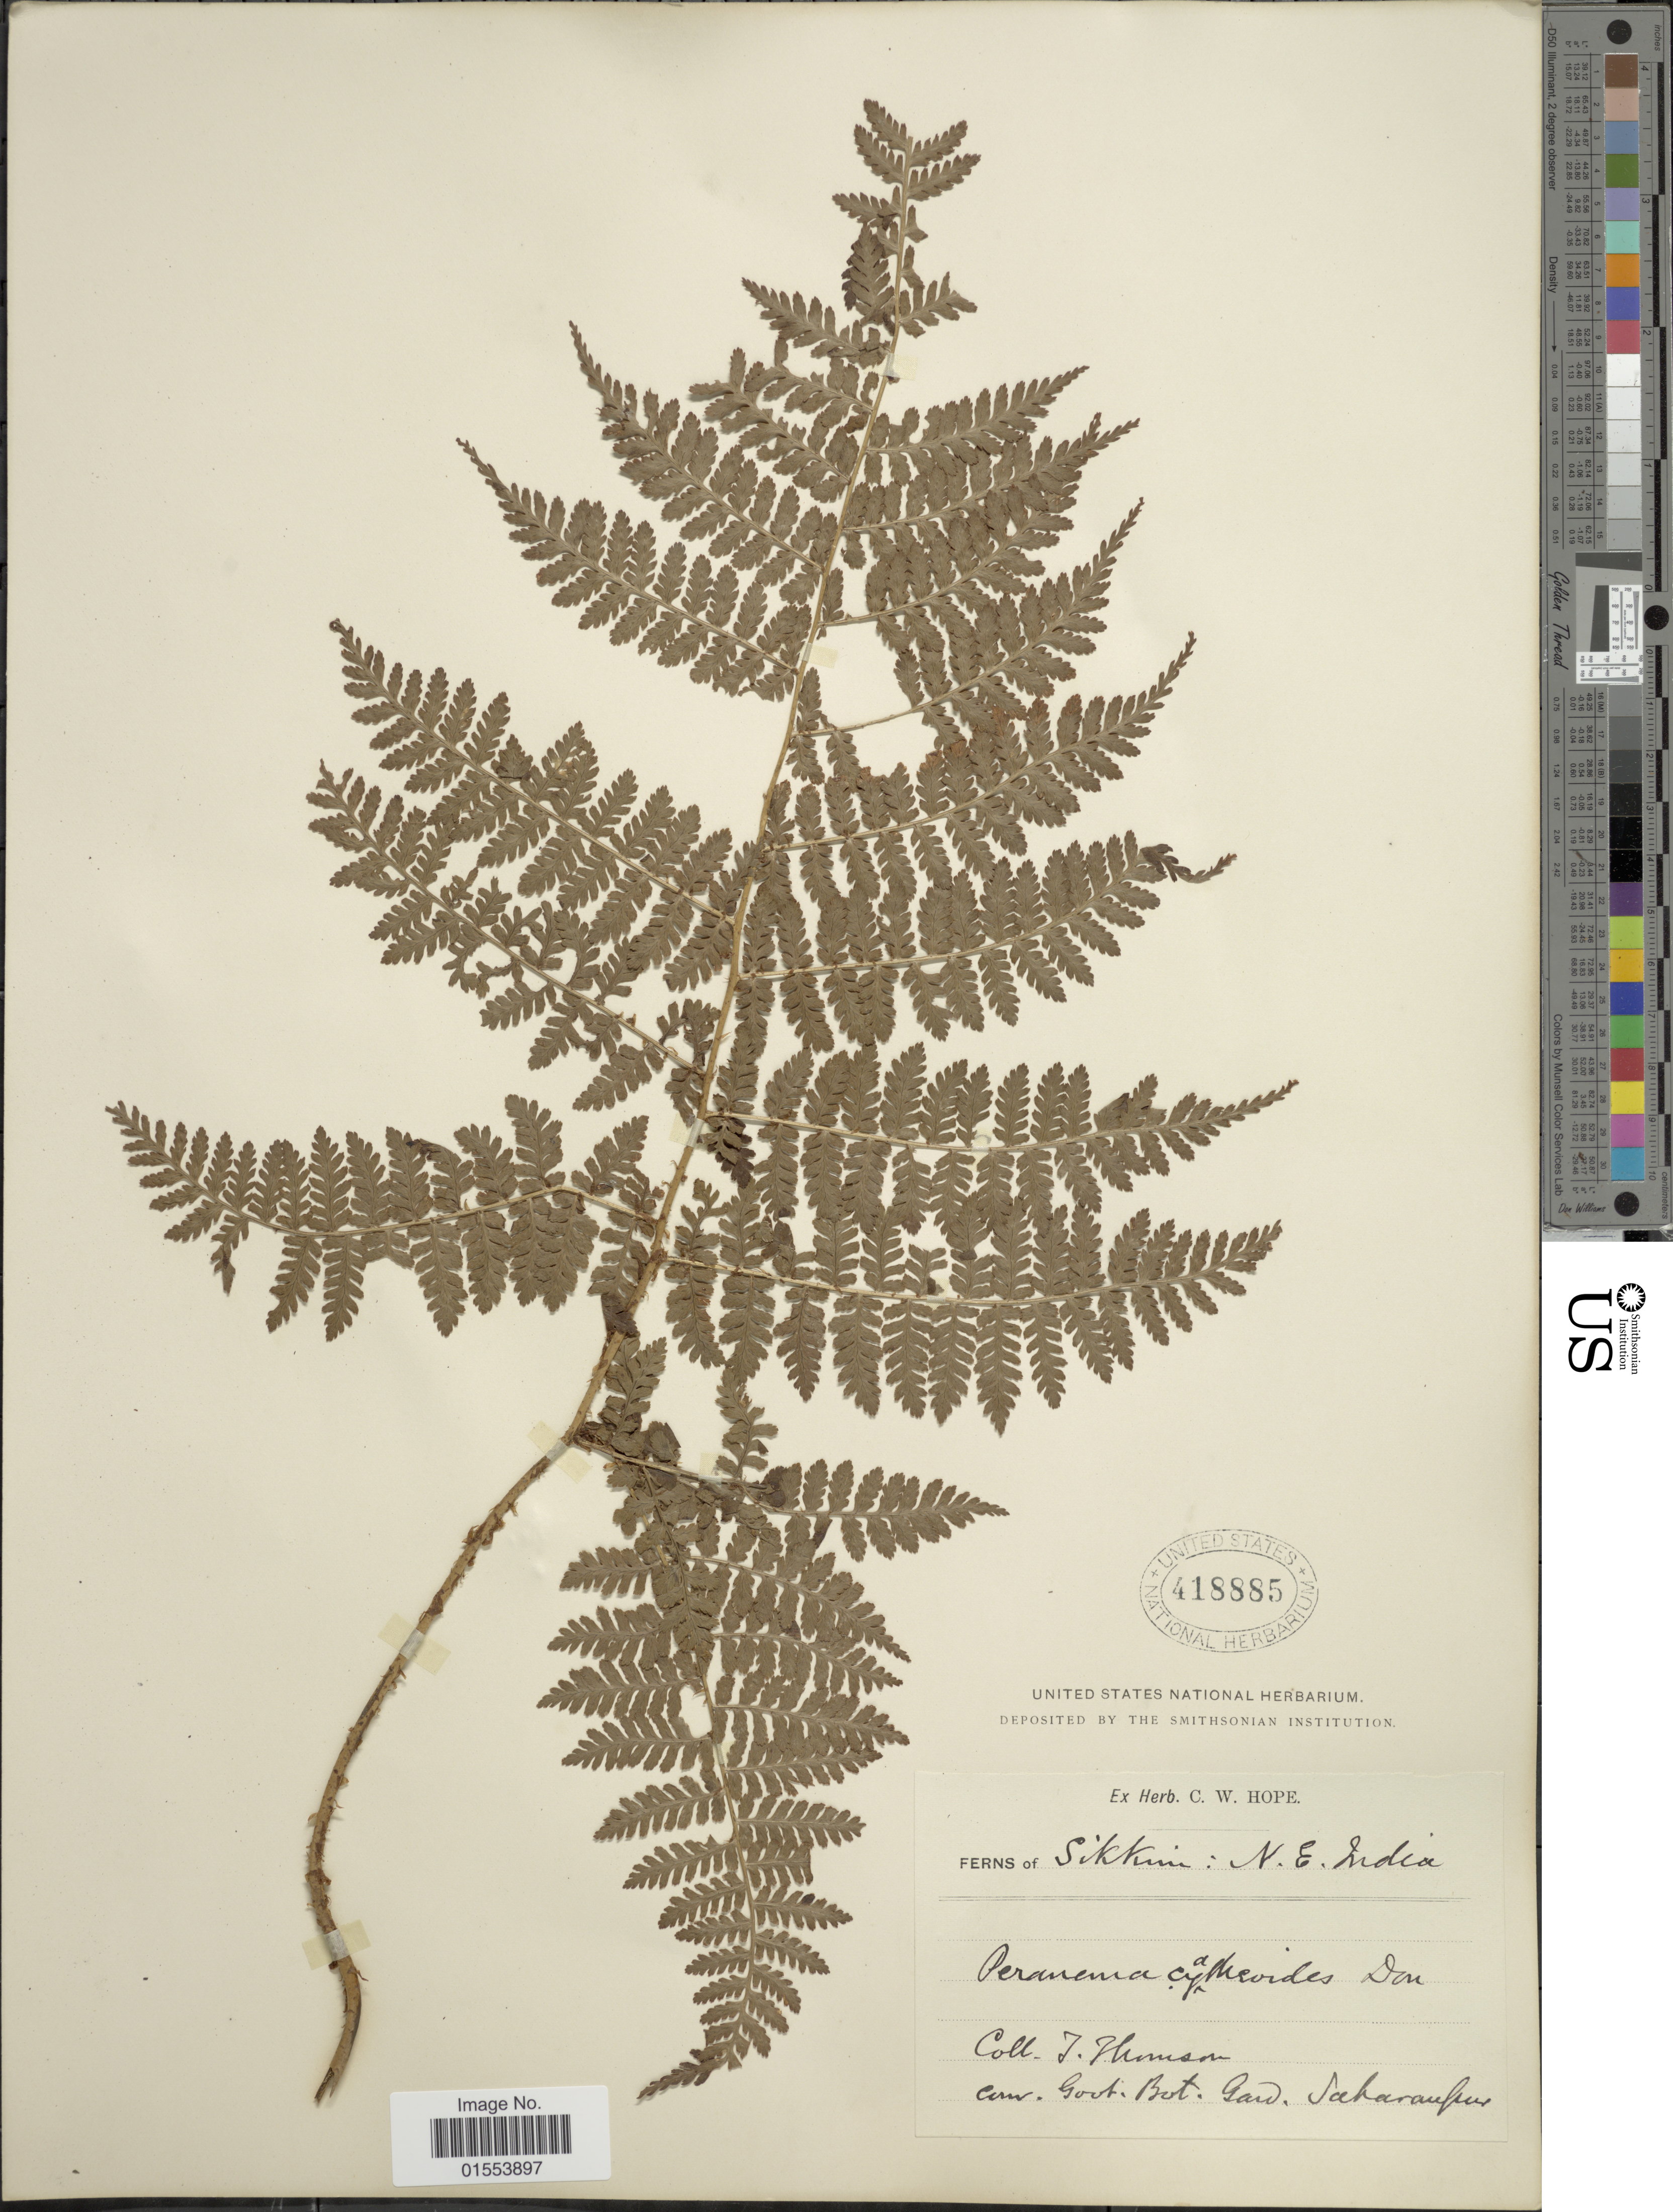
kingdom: Plantae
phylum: Tracheophyta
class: Polypodiopsida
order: Polypodiales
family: Dryopteridaceae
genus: Dryopteris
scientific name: Dryopteris cyatheoides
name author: (Kaulf.) Kuntze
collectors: T. Thomson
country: India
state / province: Sikkim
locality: Sikkim: N. E. India.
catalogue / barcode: US 418885